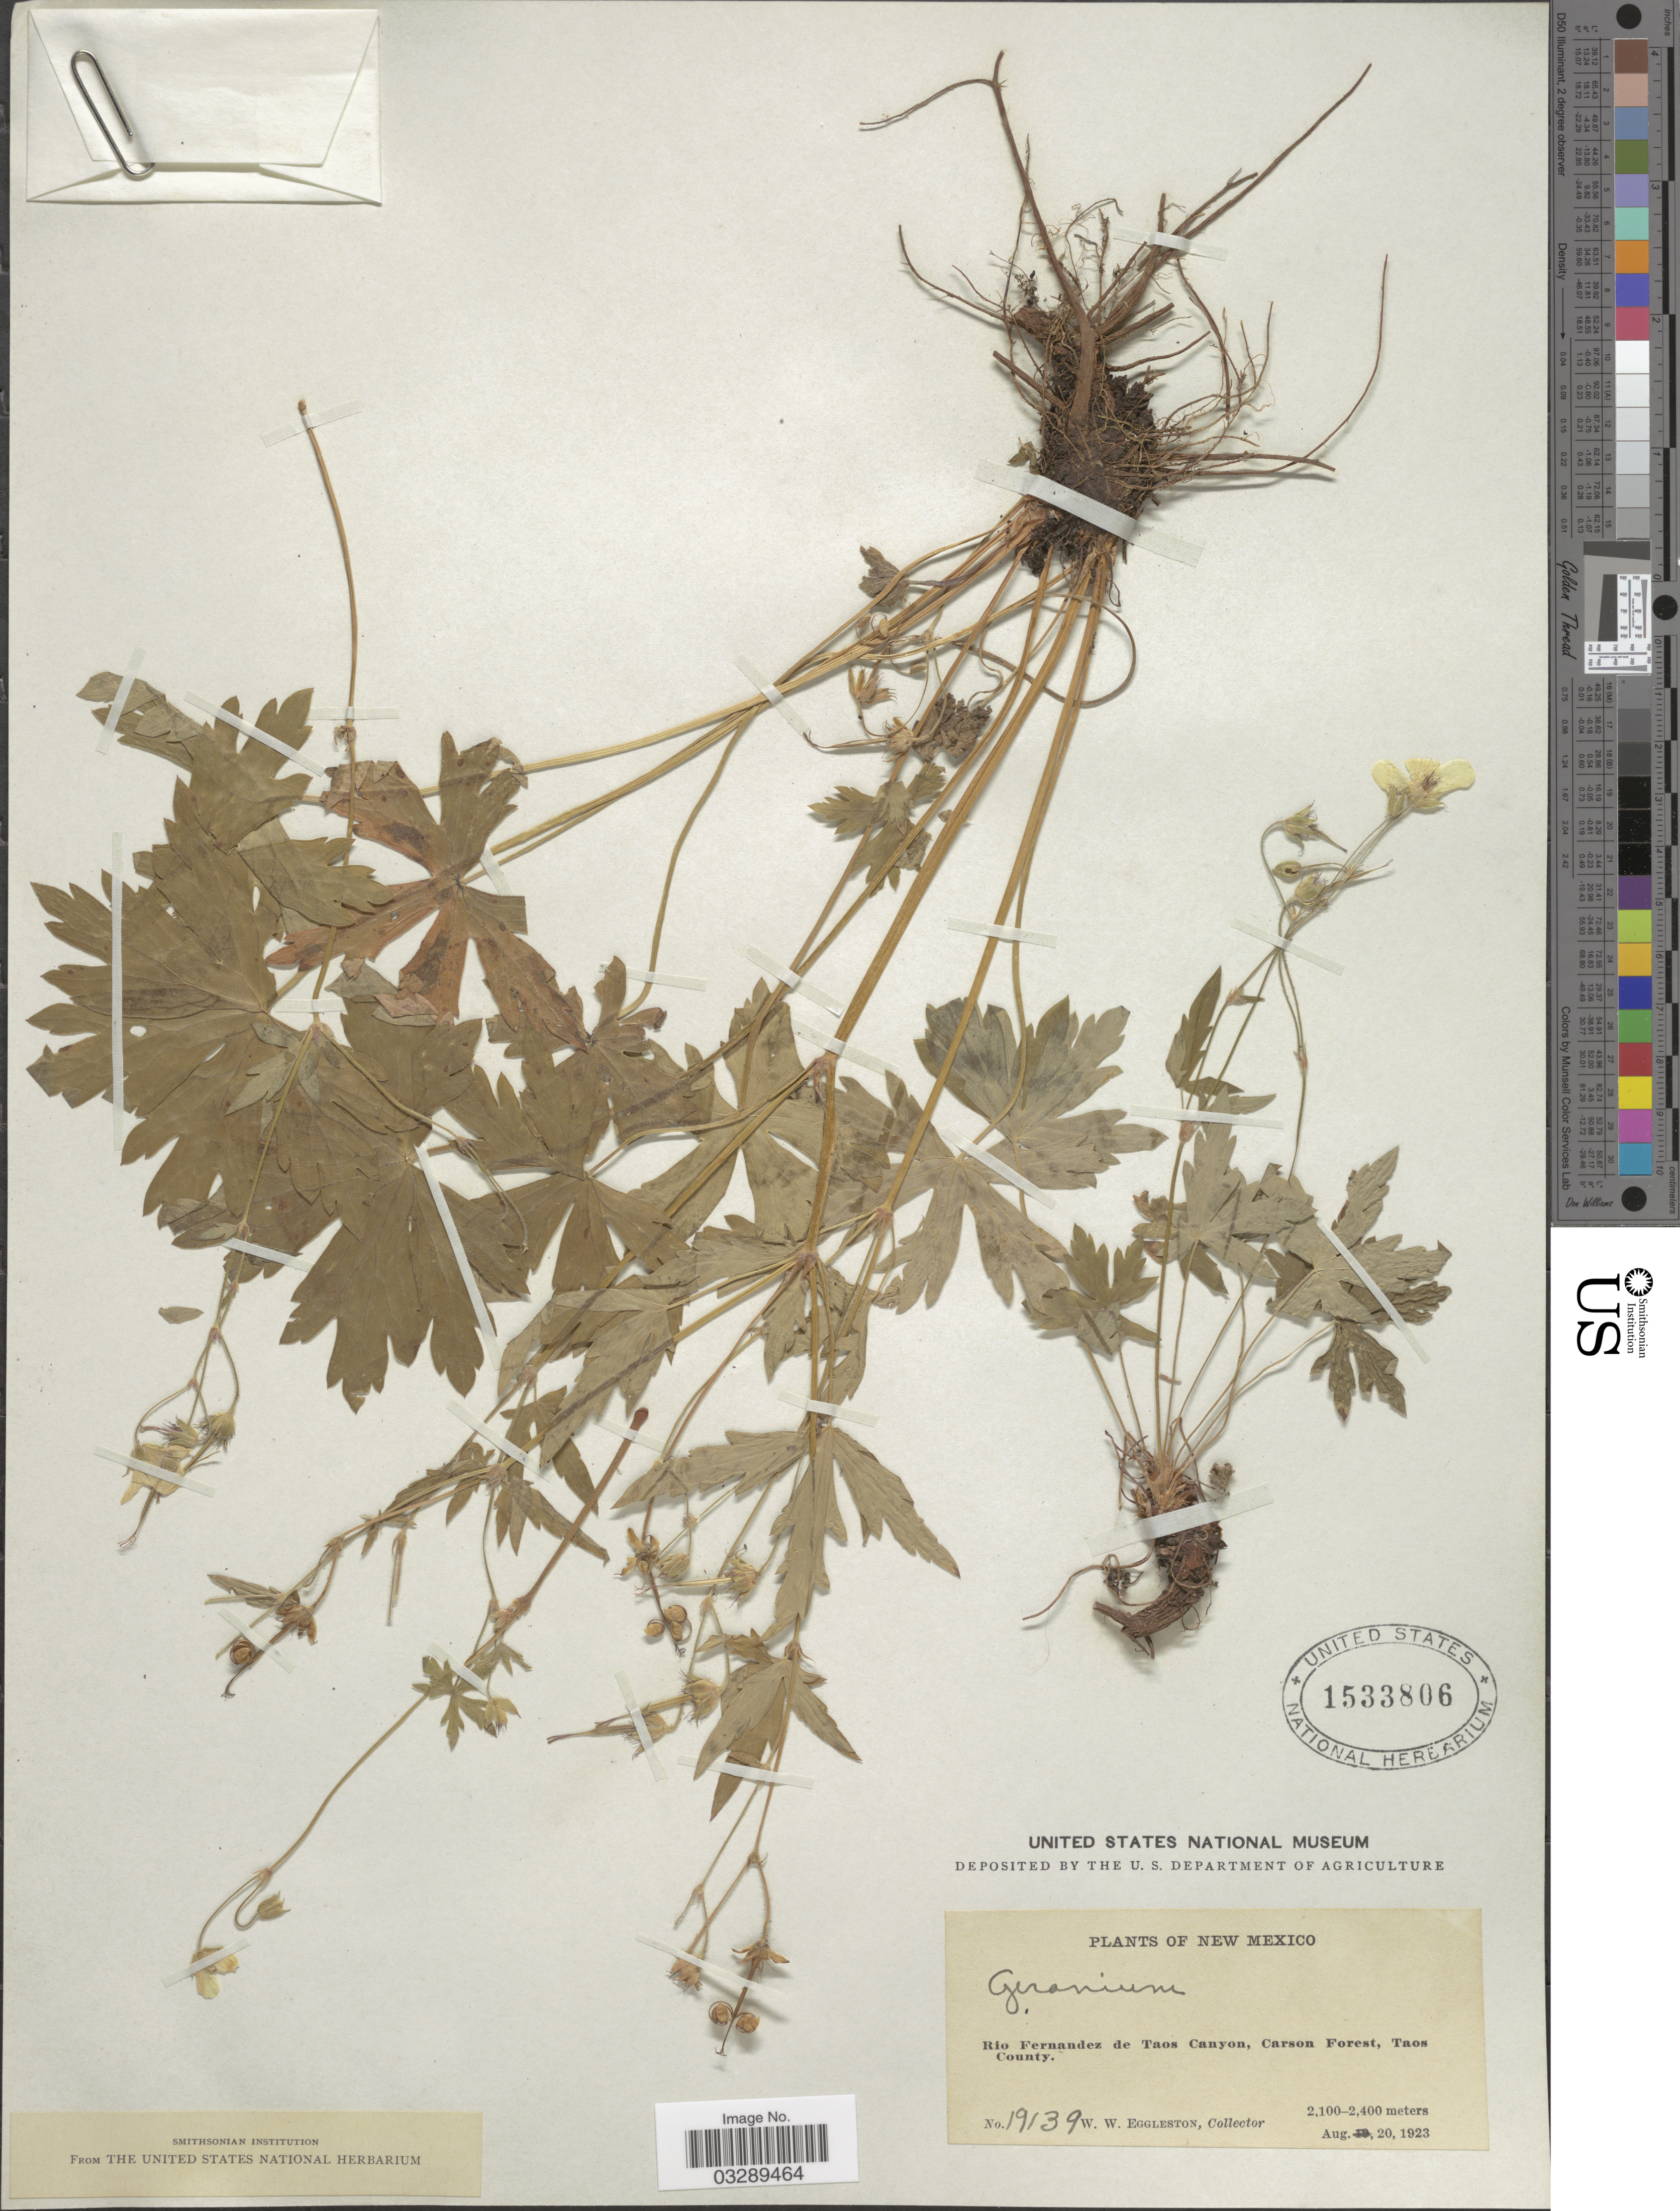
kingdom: Plantae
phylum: Tracheophyta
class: Magnoliopsida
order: Geraniales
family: Geraniaceae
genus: Geranium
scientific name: Geranium sp.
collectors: W. W. Eggleston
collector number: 19139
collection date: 1923-08-20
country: United States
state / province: New Mexico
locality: Rio Fernandez de Taos Canyon, Carson Forest, Taos County.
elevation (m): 2100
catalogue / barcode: US 1533806